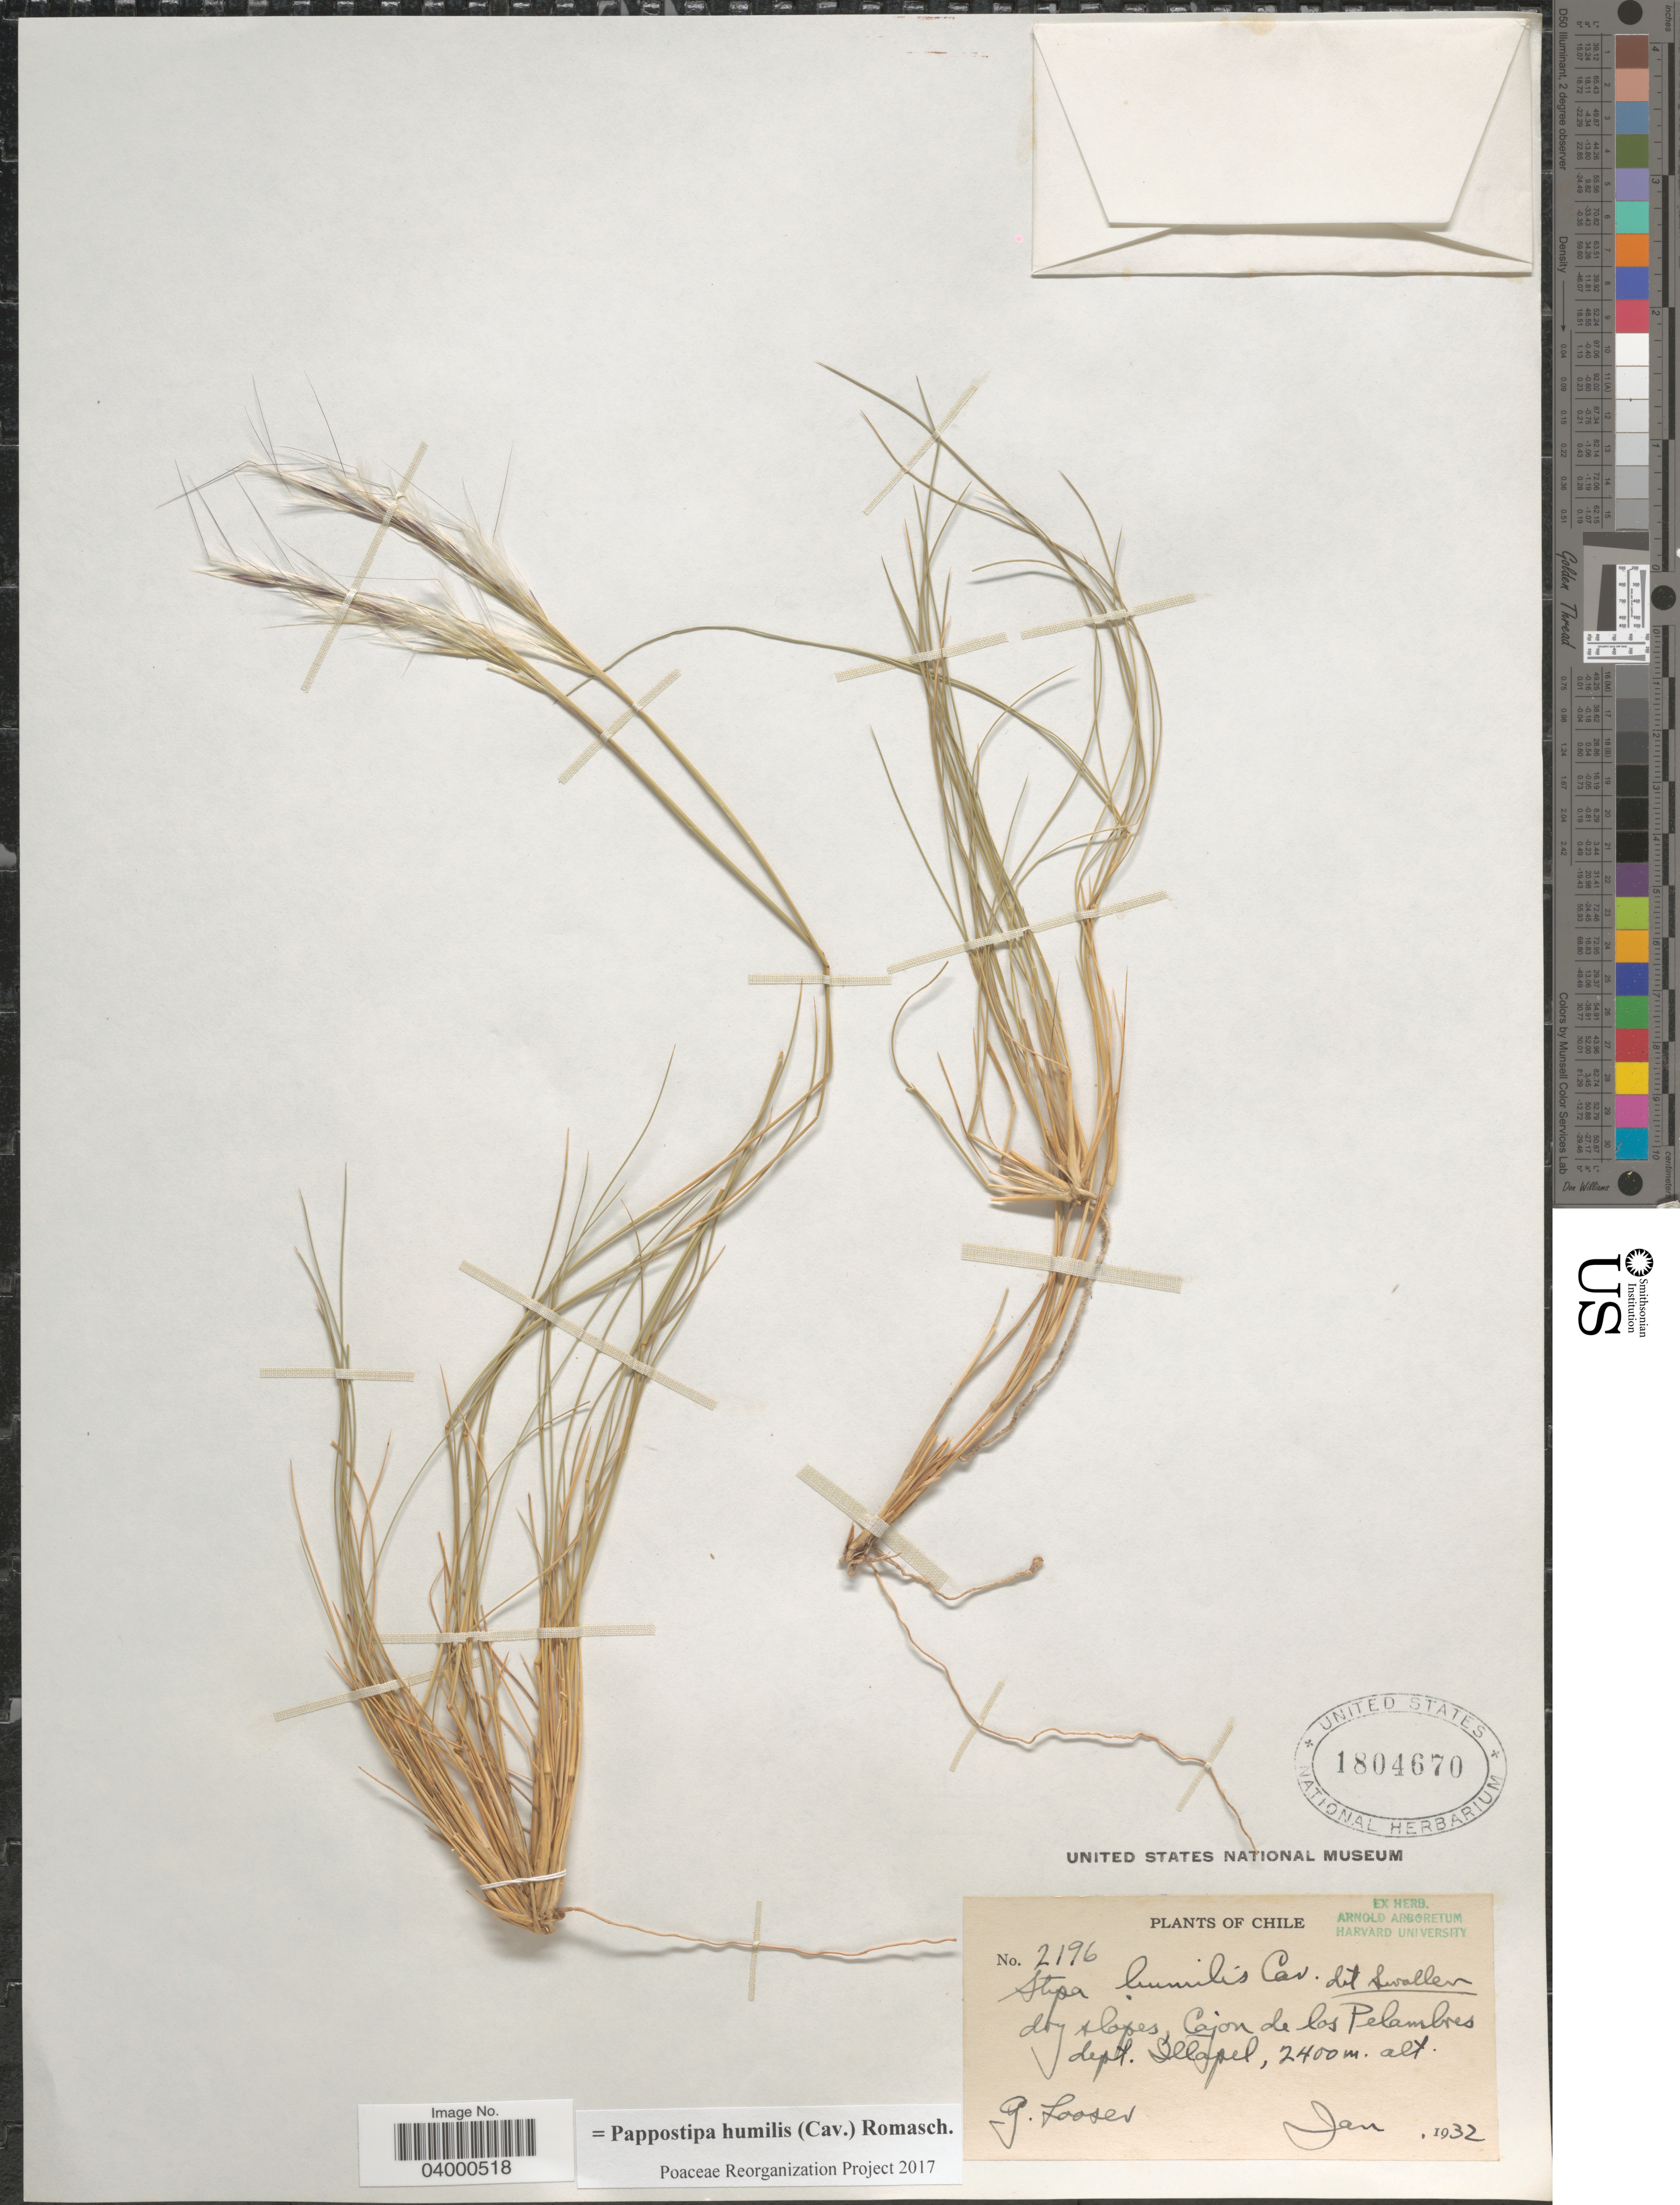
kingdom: Plantae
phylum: Tracheophyta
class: Liliopsida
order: Poales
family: Poaceae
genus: Pappostipa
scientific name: Pappostipa humilis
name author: (Cav.) Romasch.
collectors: G. Looser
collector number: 2196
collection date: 1932-01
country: Chile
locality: Cajon de los Pelambres. Dept. Illapel.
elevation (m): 2400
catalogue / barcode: US 1804670